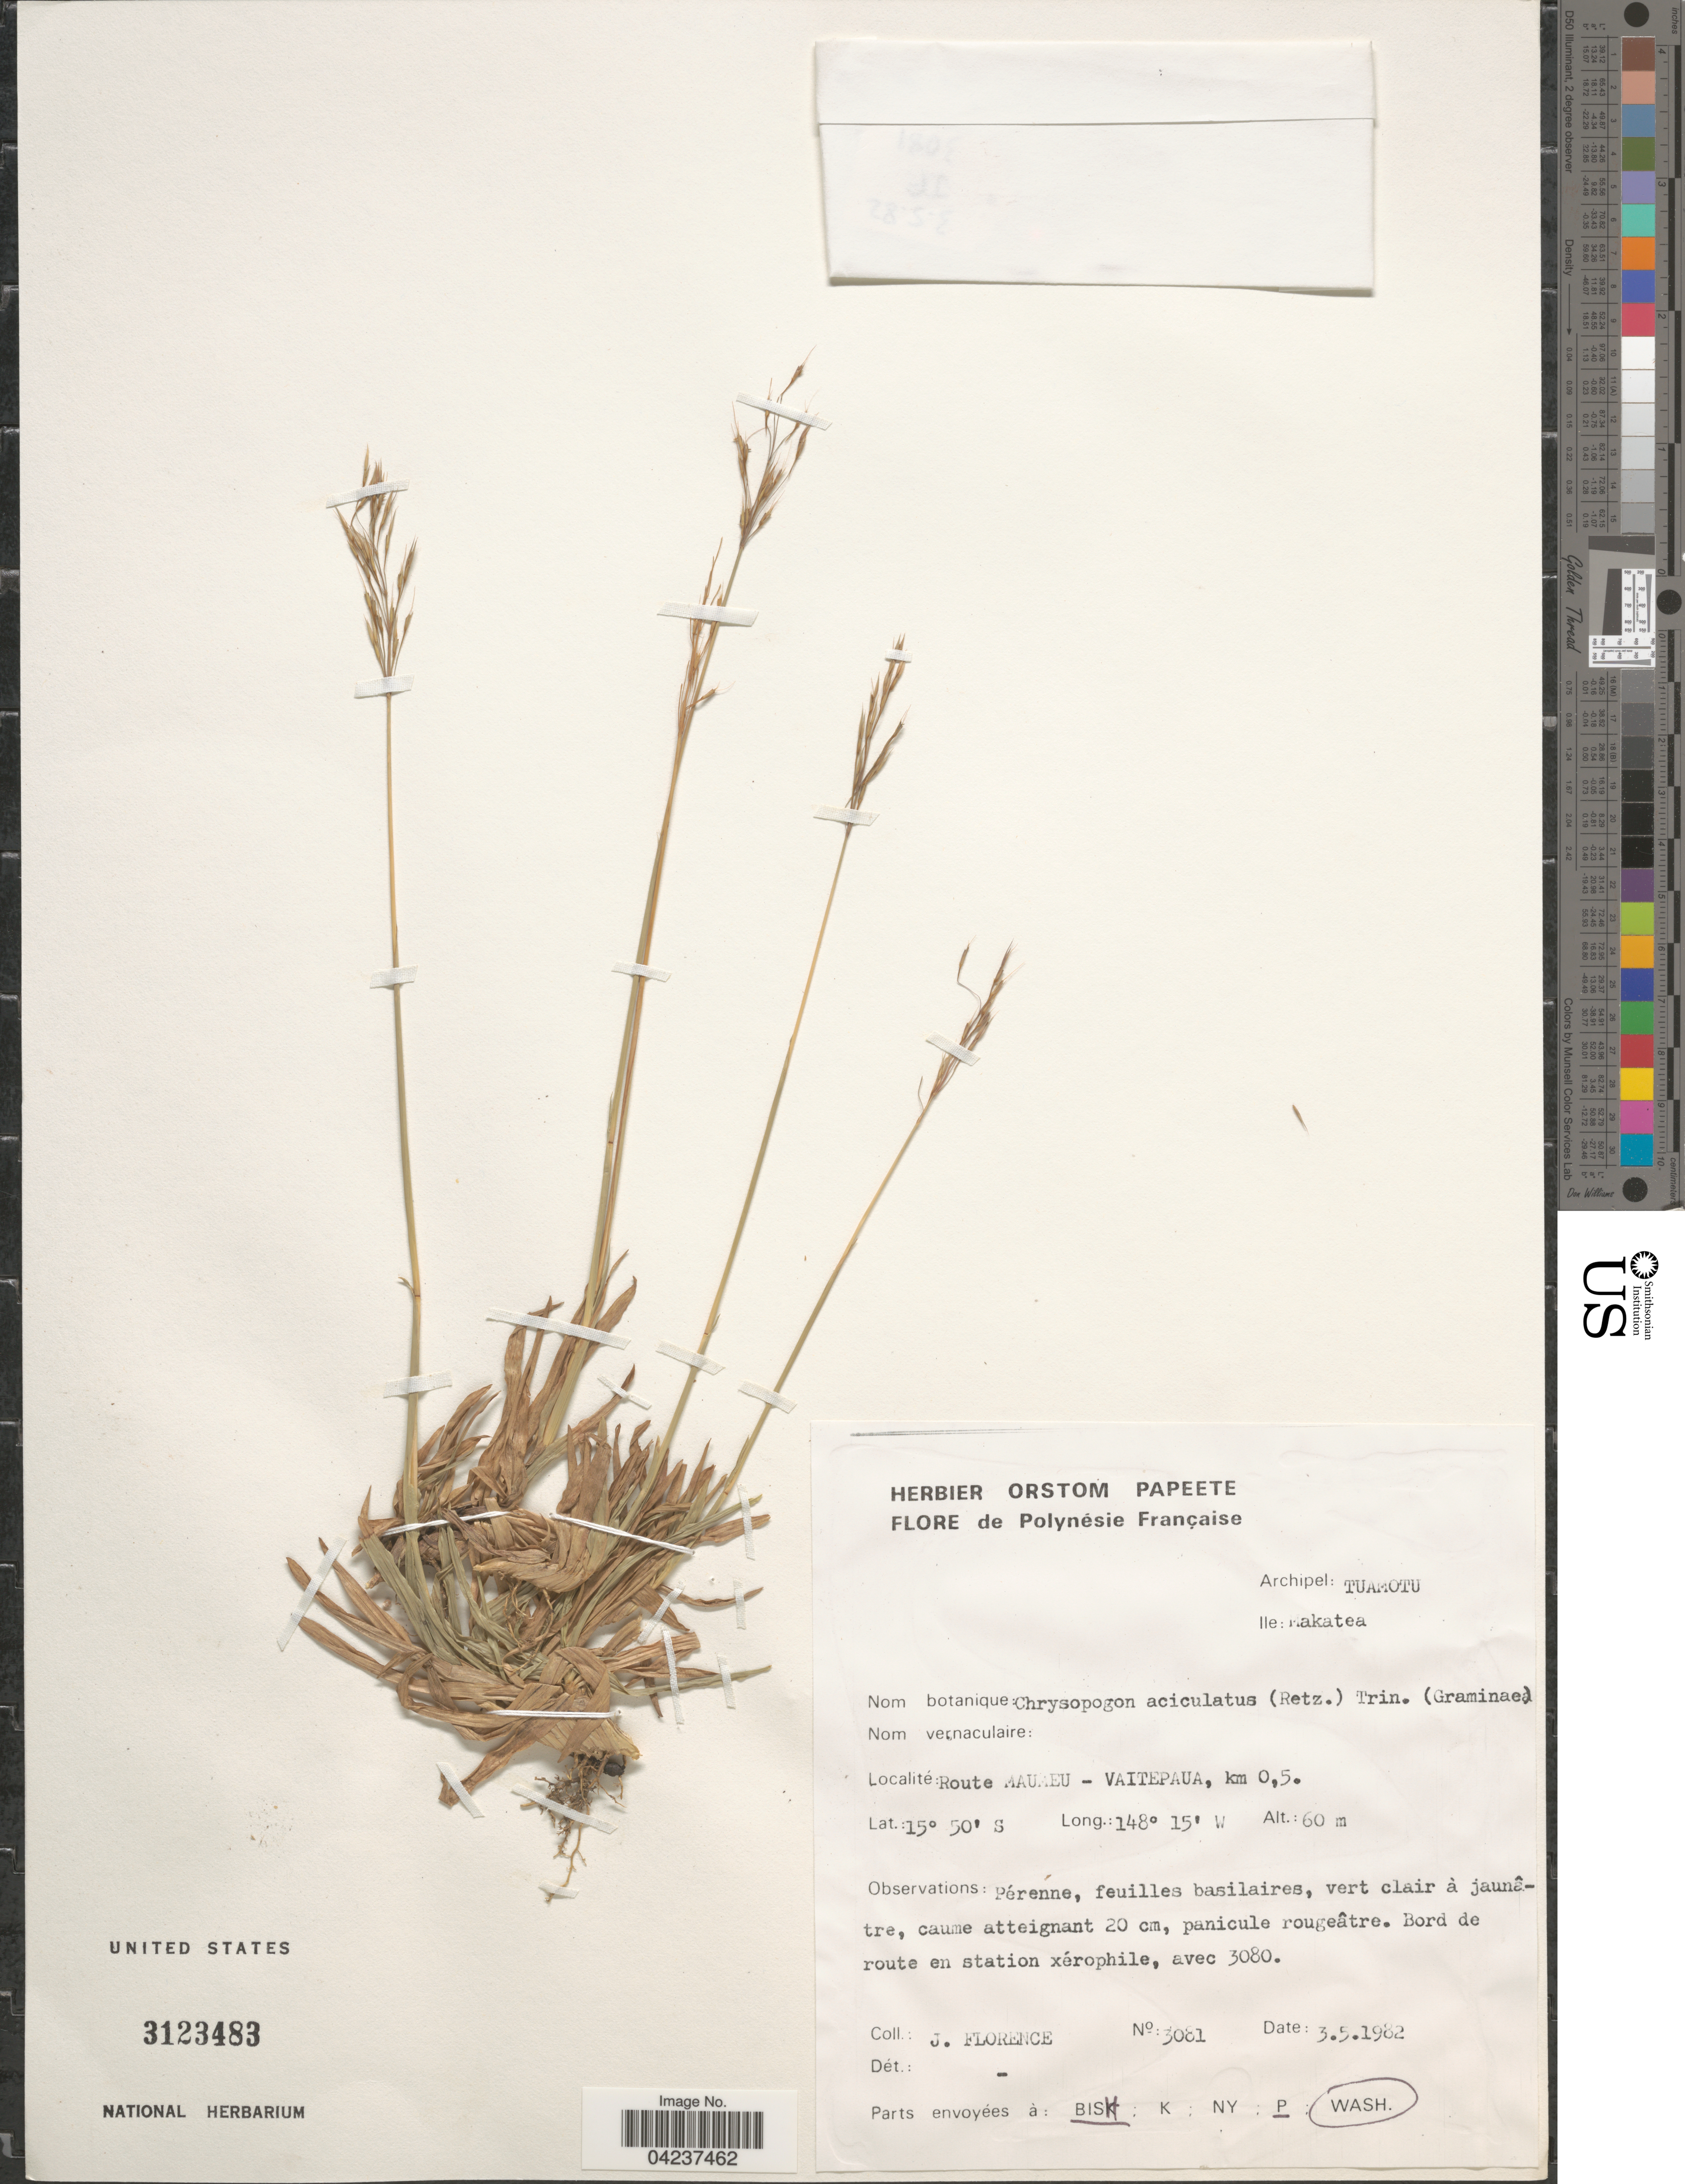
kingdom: Plantae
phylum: Tracheophyta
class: Liliopsida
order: Poales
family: Poaceae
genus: Chrysopogon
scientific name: Chrysopogon aciculatus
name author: (Retz.) Trin.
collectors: J. Florence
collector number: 3081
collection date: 1982-05-03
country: French Polynesia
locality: Archipel: Tuamotu. Ile: Makatea. Route Maumeu - Viatepaua, km 0,5.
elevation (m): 60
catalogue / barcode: US 3123483